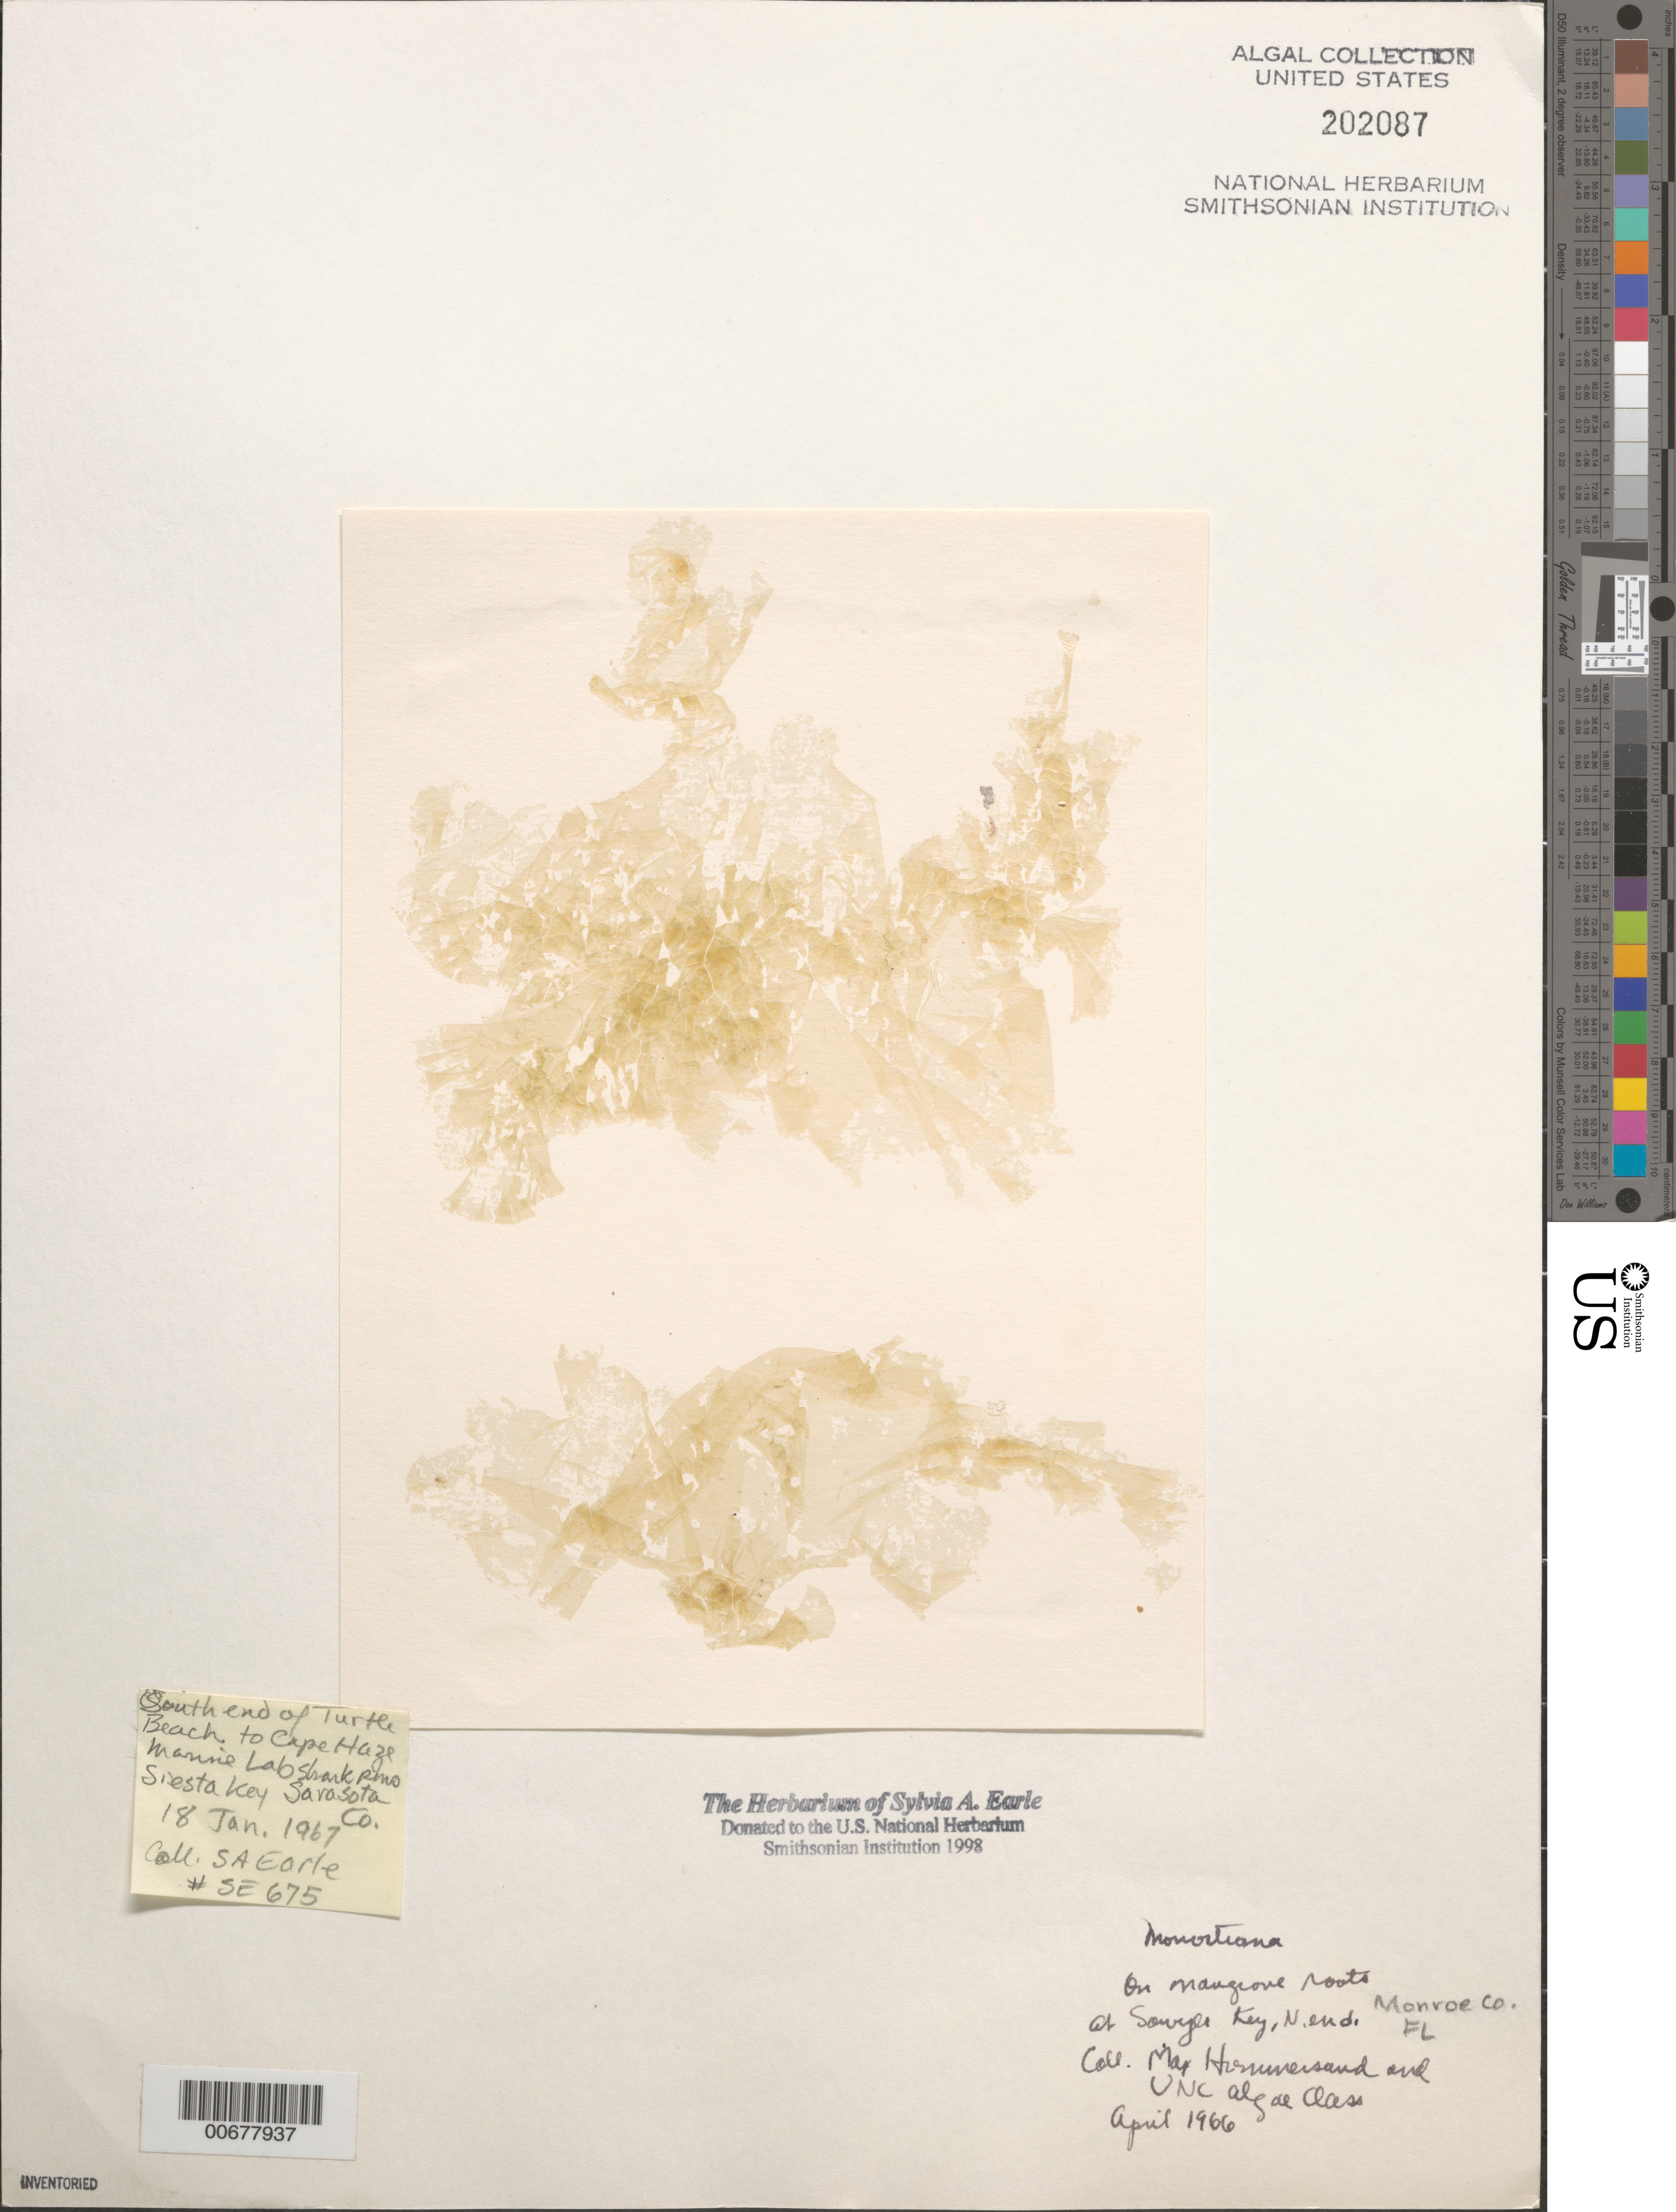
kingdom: Plantae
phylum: Chlorophyta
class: Ulvophyceae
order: Ulvales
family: Monostromataceae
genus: Monostroma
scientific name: Monostroma sp.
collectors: M. H. Hommersand & Students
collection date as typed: Apr 1966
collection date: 1966-04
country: United States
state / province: Florida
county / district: Monroe County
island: Sawyer Key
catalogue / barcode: US 202087